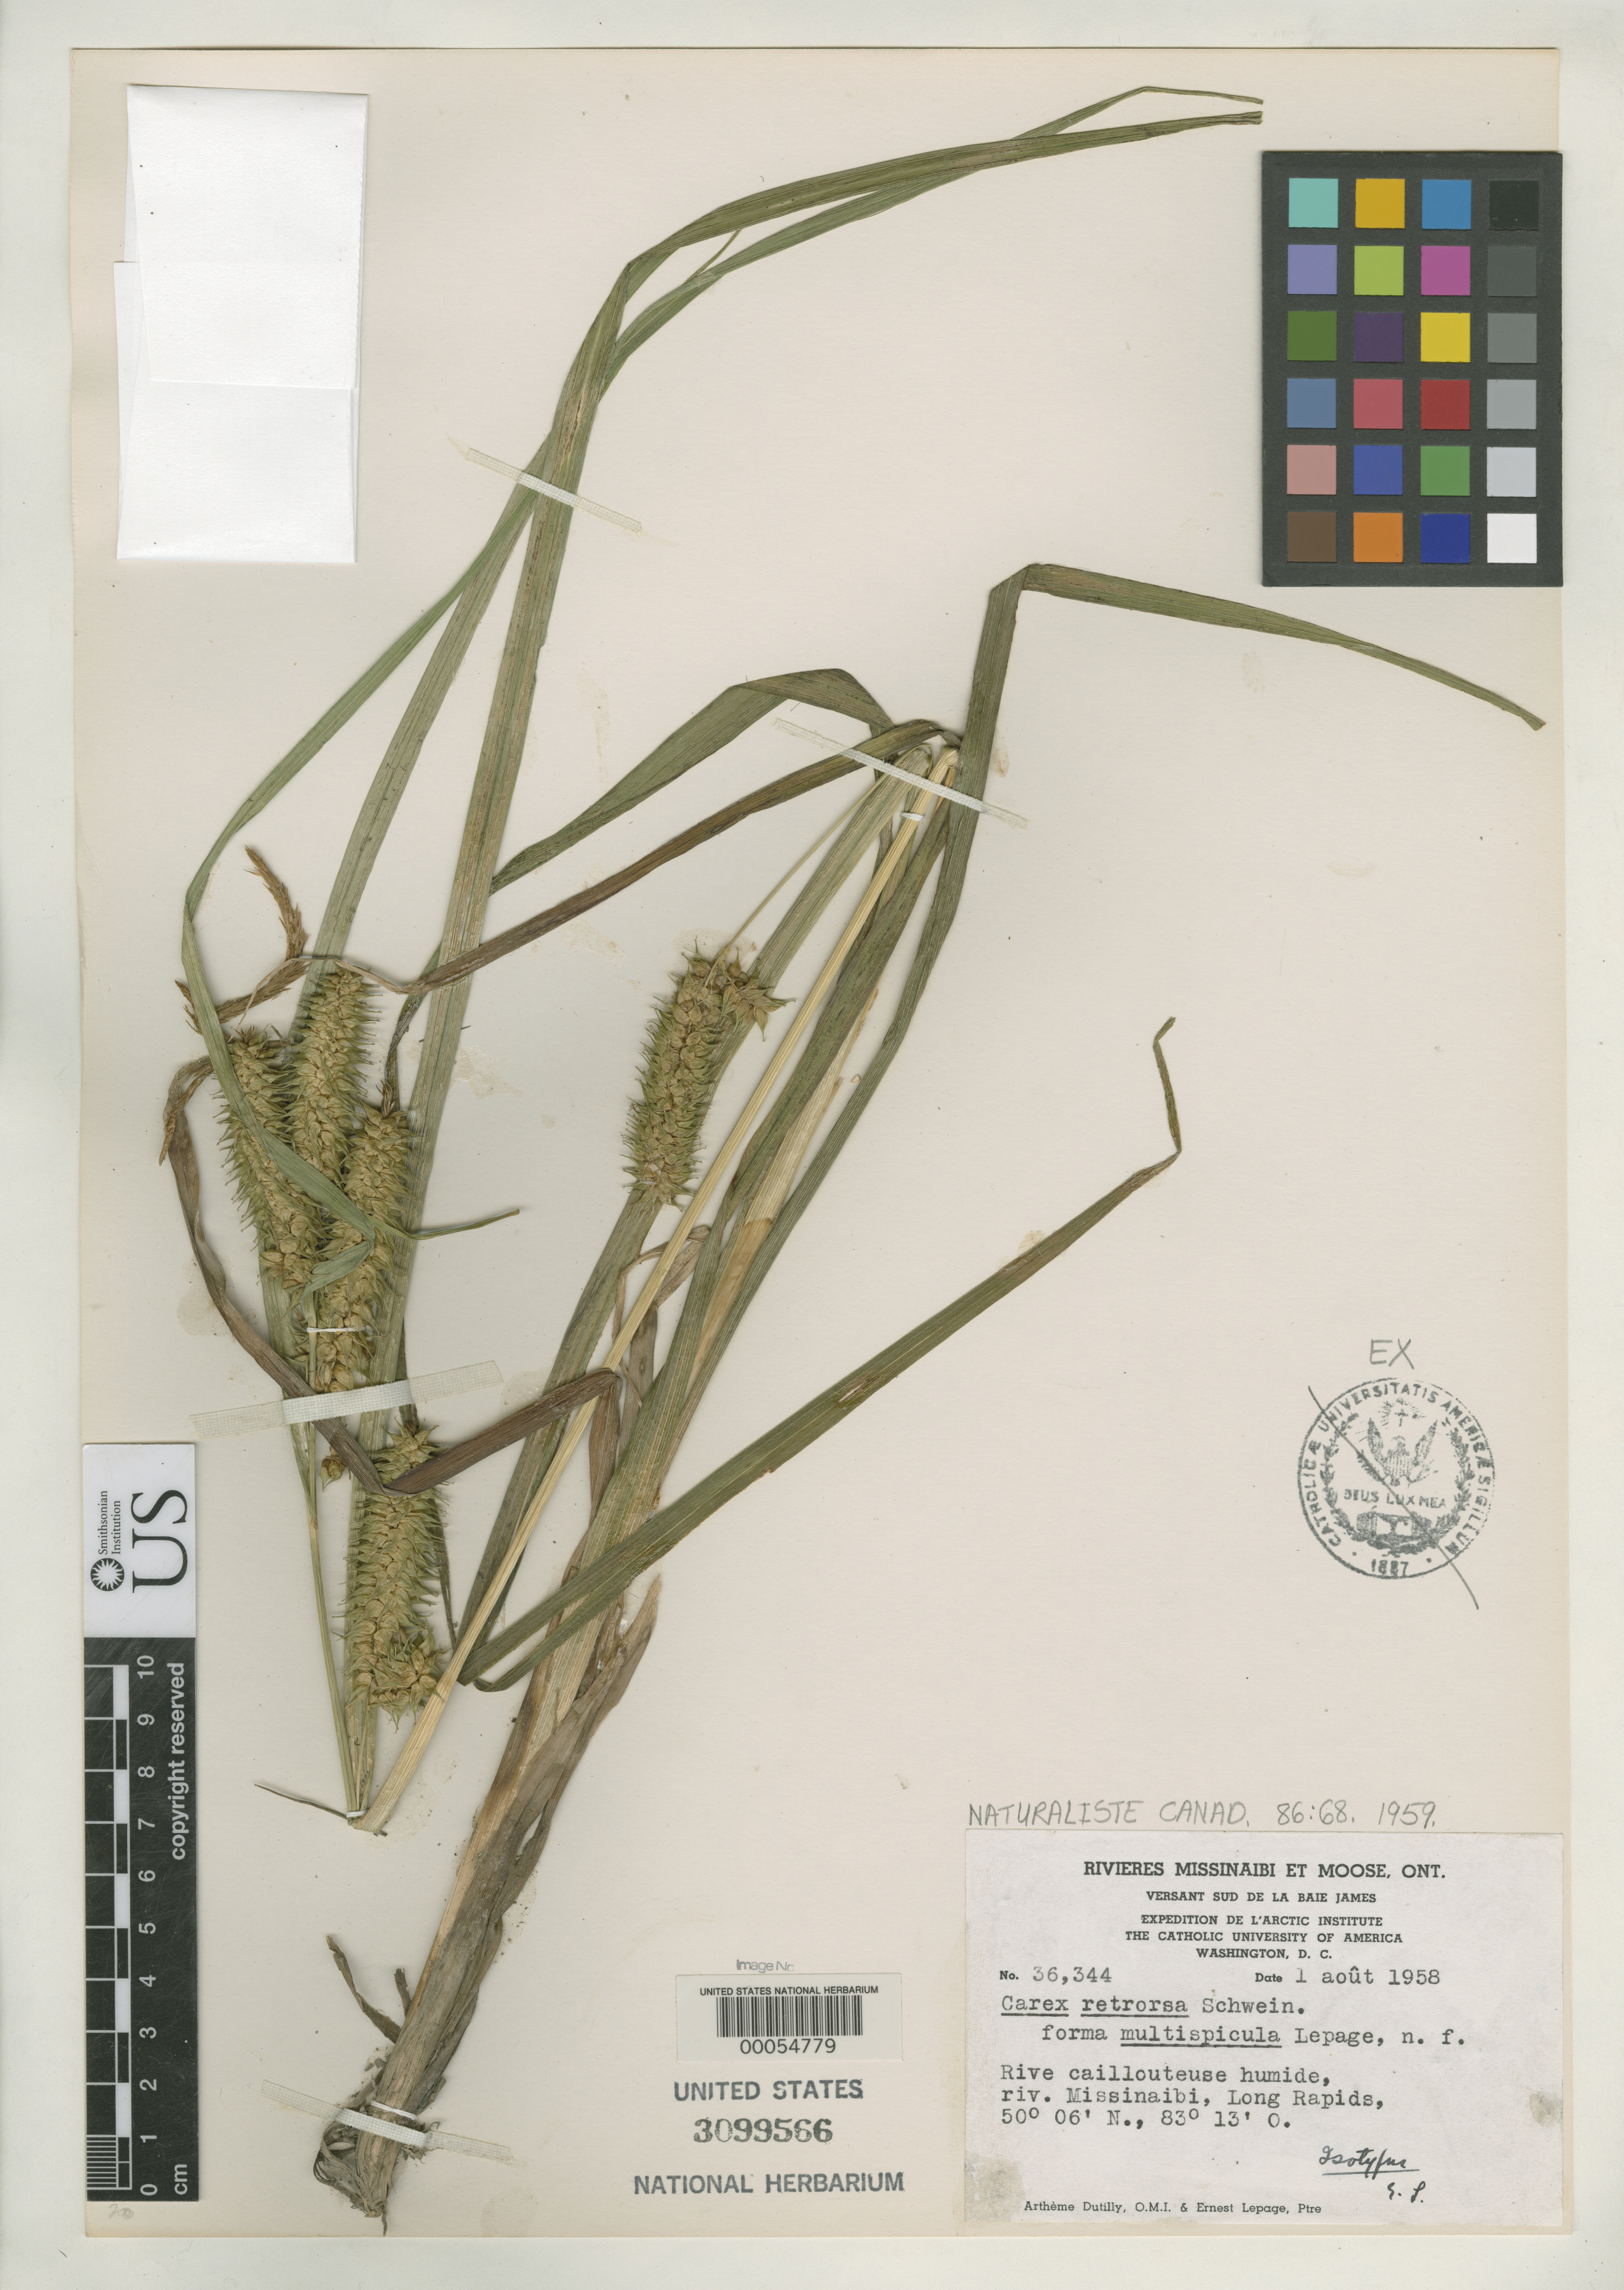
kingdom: Plantae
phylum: Tracheophyta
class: Liliopsida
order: Poales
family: Cyperaceae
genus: Carex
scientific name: Carex retrorsa f. multispicula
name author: Lepage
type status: Isotype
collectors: A. Dutilly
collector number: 36344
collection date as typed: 01 Aug 1958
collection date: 1958-08-01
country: Canada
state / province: Ontario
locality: Missinaibi River, Long Rapids.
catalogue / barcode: US 3099566